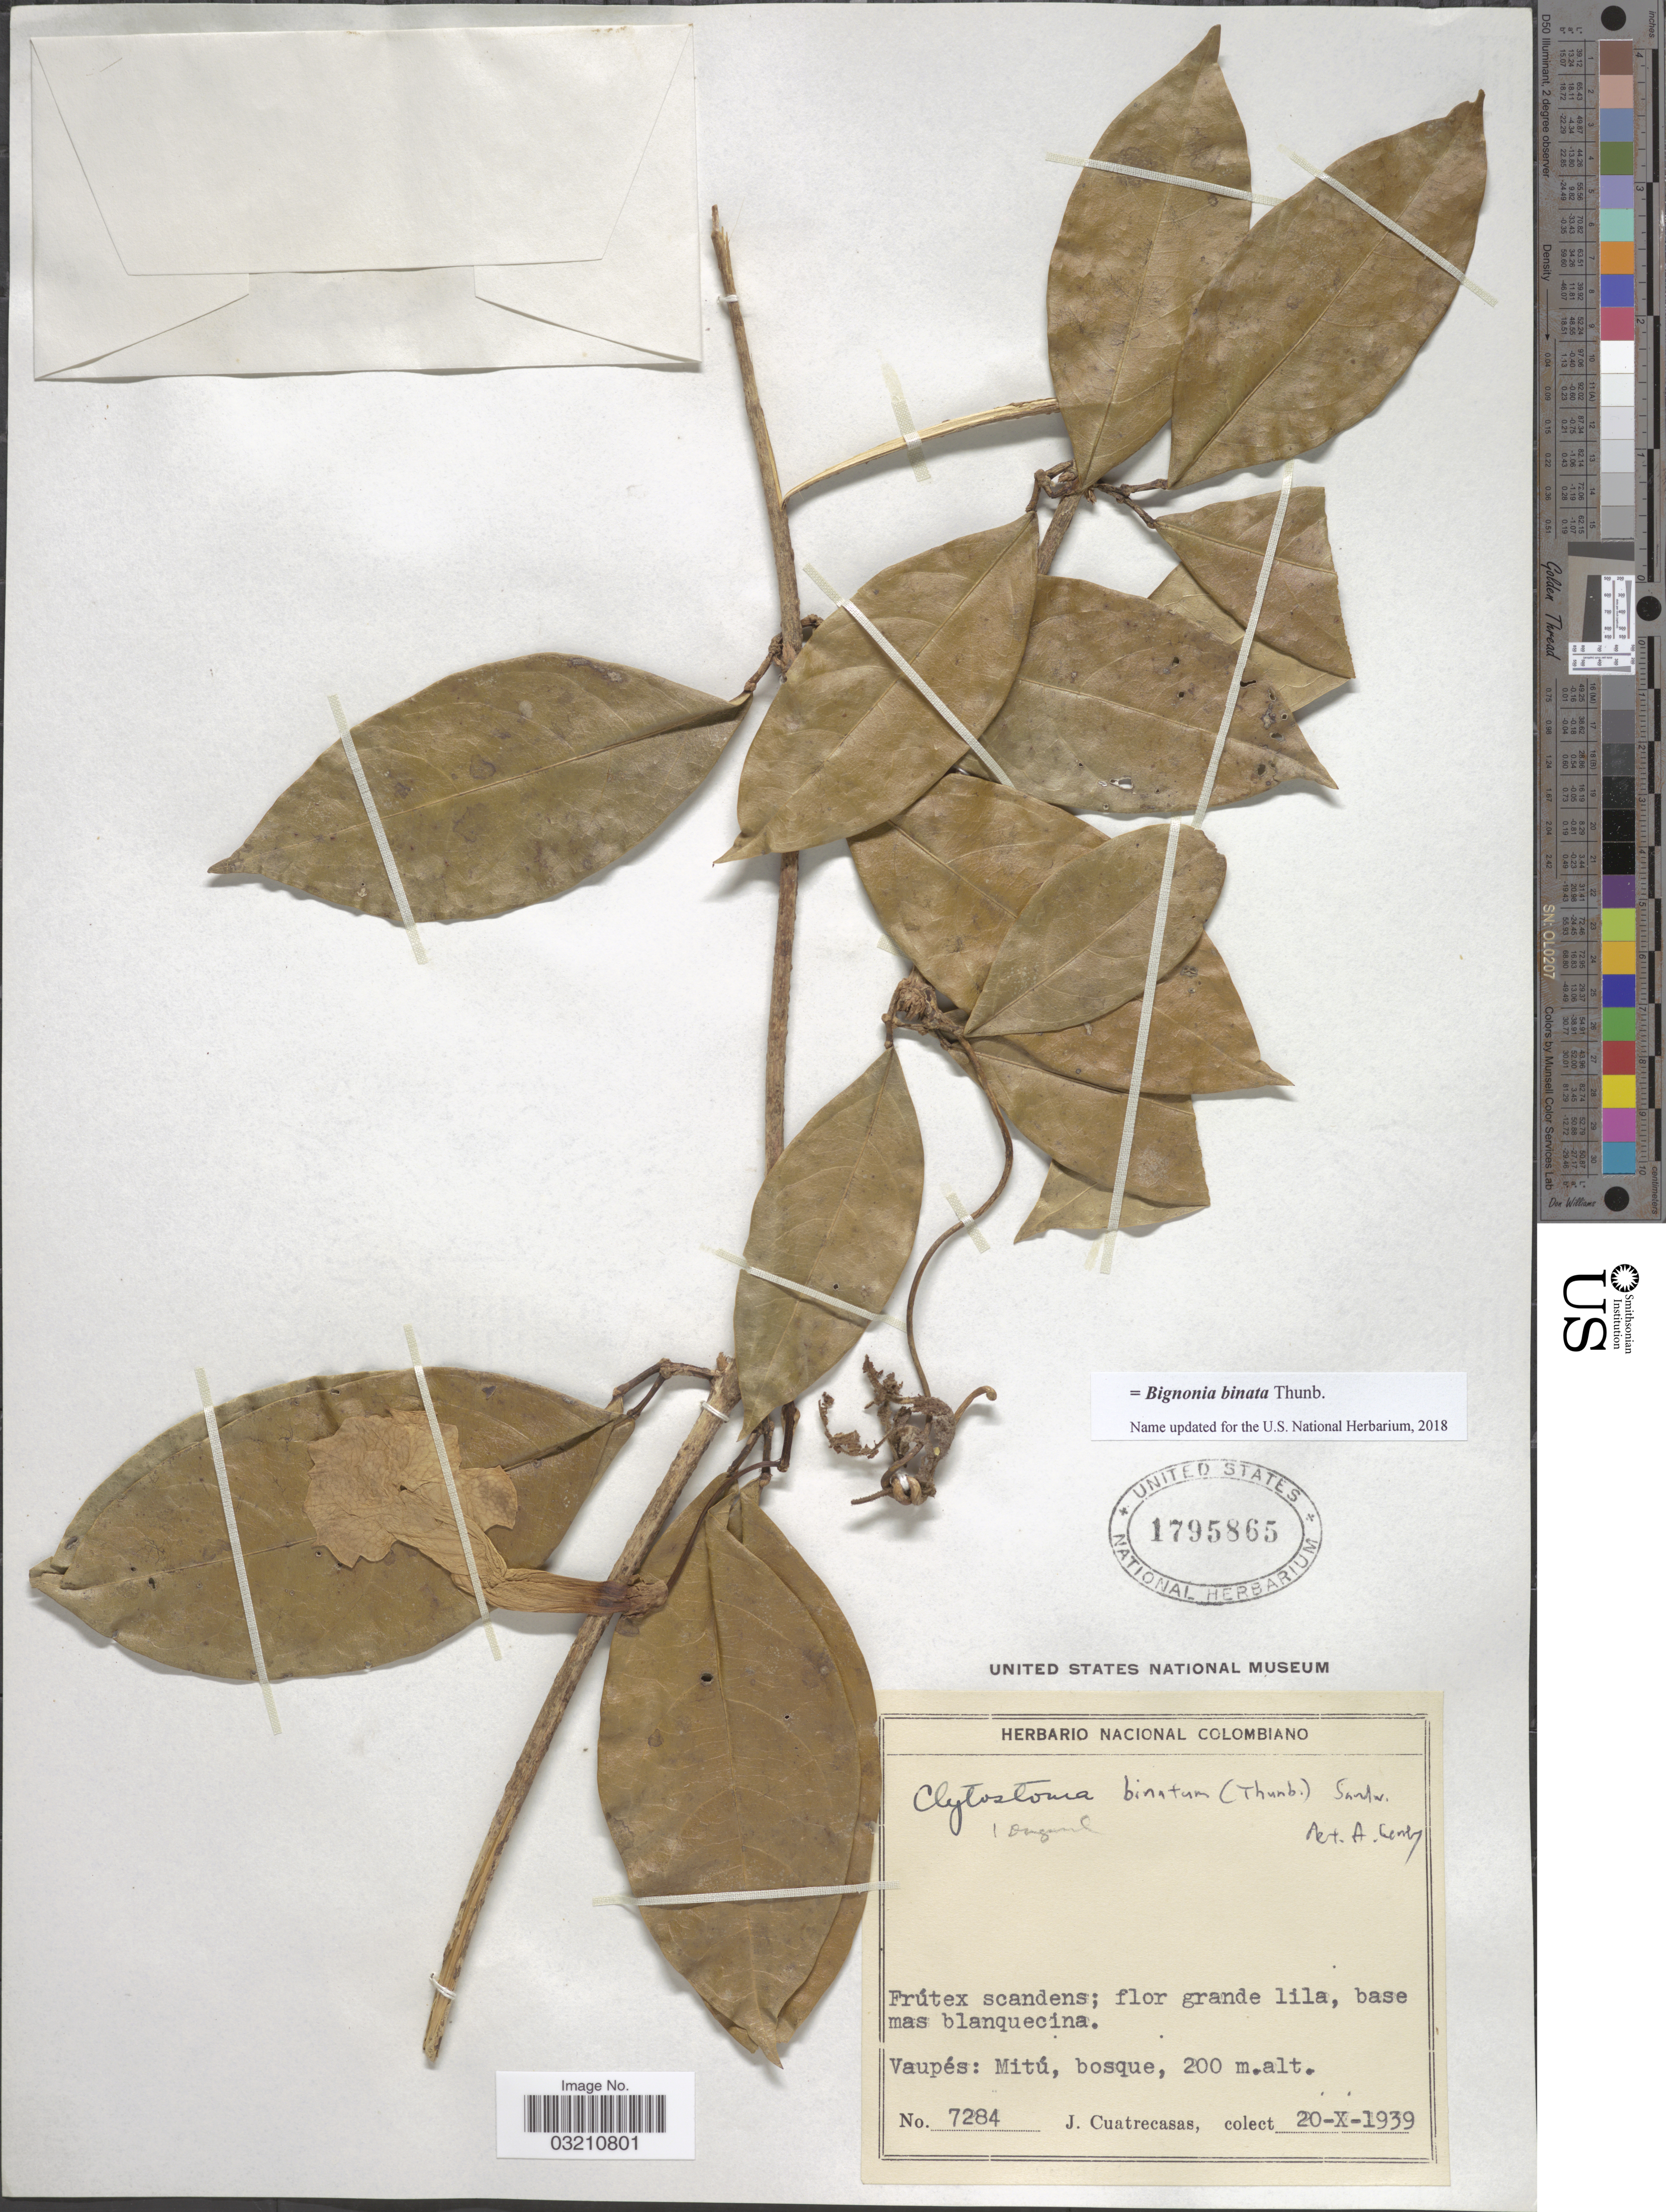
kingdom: Plantae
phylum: Tracheophyta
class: Magnoliopsida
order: Lamiales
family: Bignoniaceae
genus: Bignonia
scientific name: Bignonia binata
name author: Thunb.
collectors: J. Cuatrecasas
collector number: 7284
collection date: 1939-10-20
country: Colombia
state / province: Vaupés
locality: Mitú, bosque.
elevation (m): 200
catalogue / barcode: US 1795865